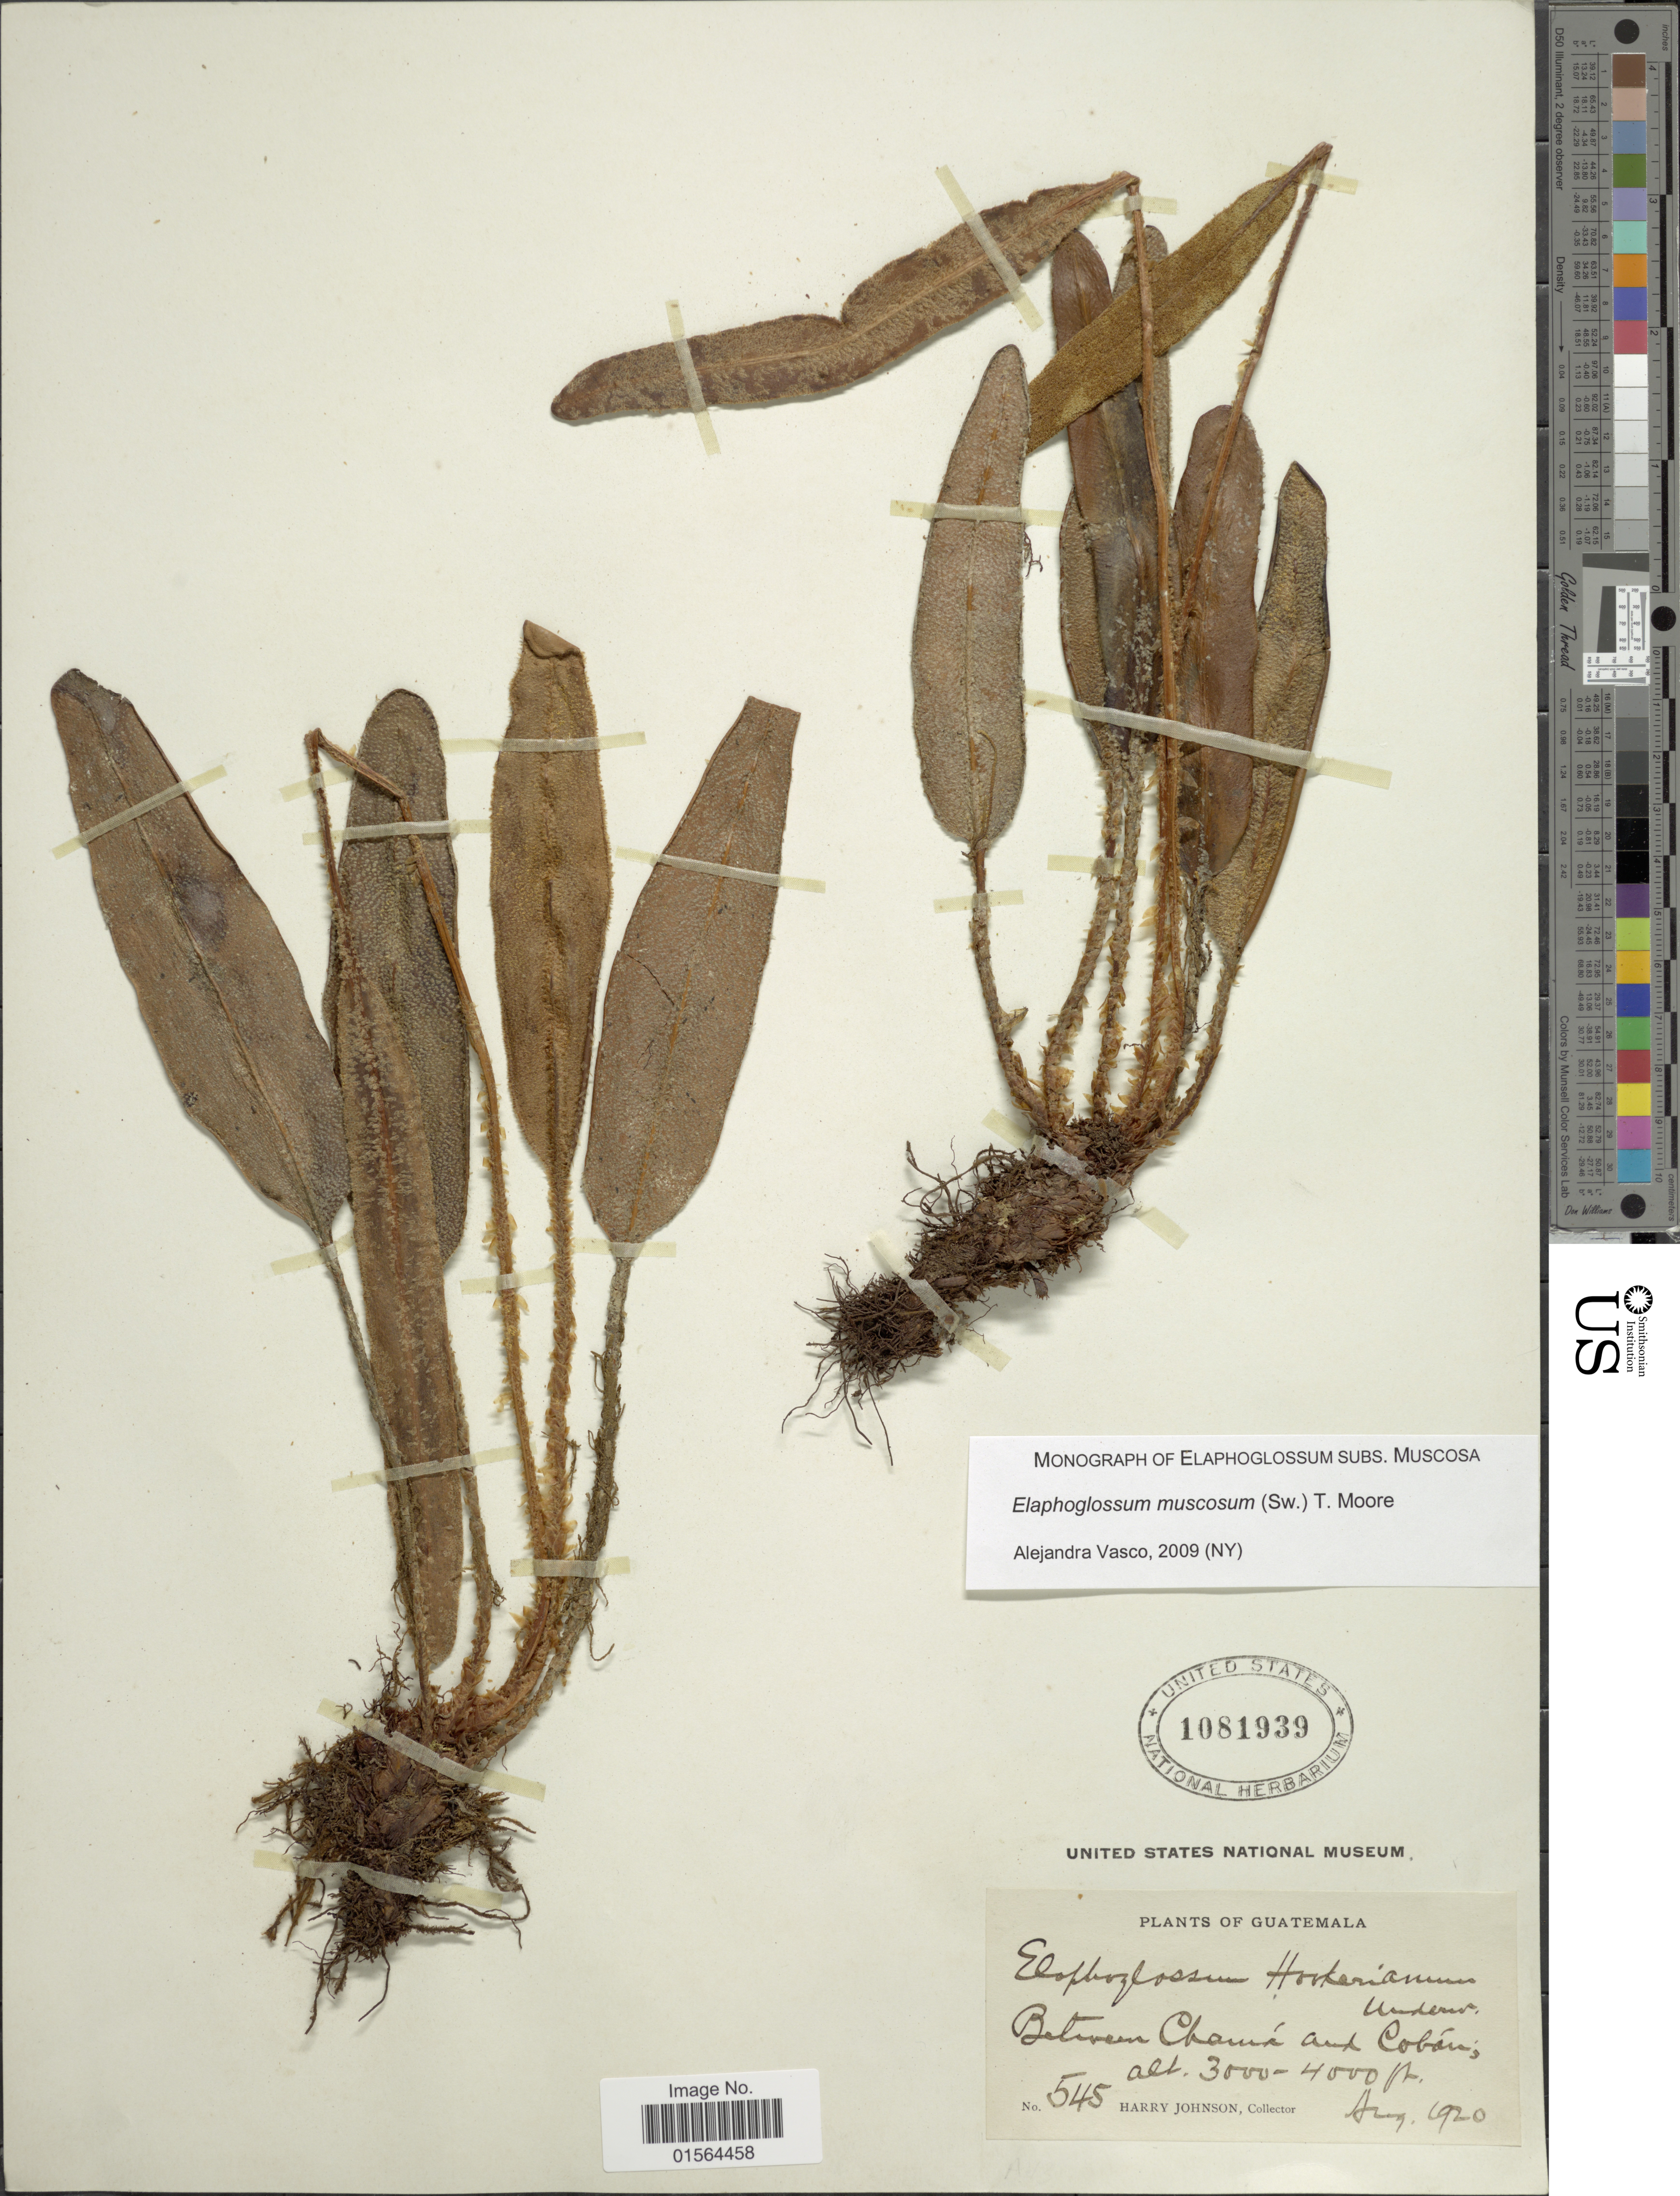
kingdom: Plantae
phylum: Tracheophyta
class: Polypodiopsida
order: Polypodiales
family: Dryopteridaceae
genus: Elaphoglossum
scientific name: Elaphoglossum muscosum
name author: (Sw.) T. Moore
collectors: H. Johnson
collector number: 545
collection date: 1920-08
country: Guatemala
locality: Between Chama and Coban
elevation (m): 914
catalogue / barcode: US 1081939